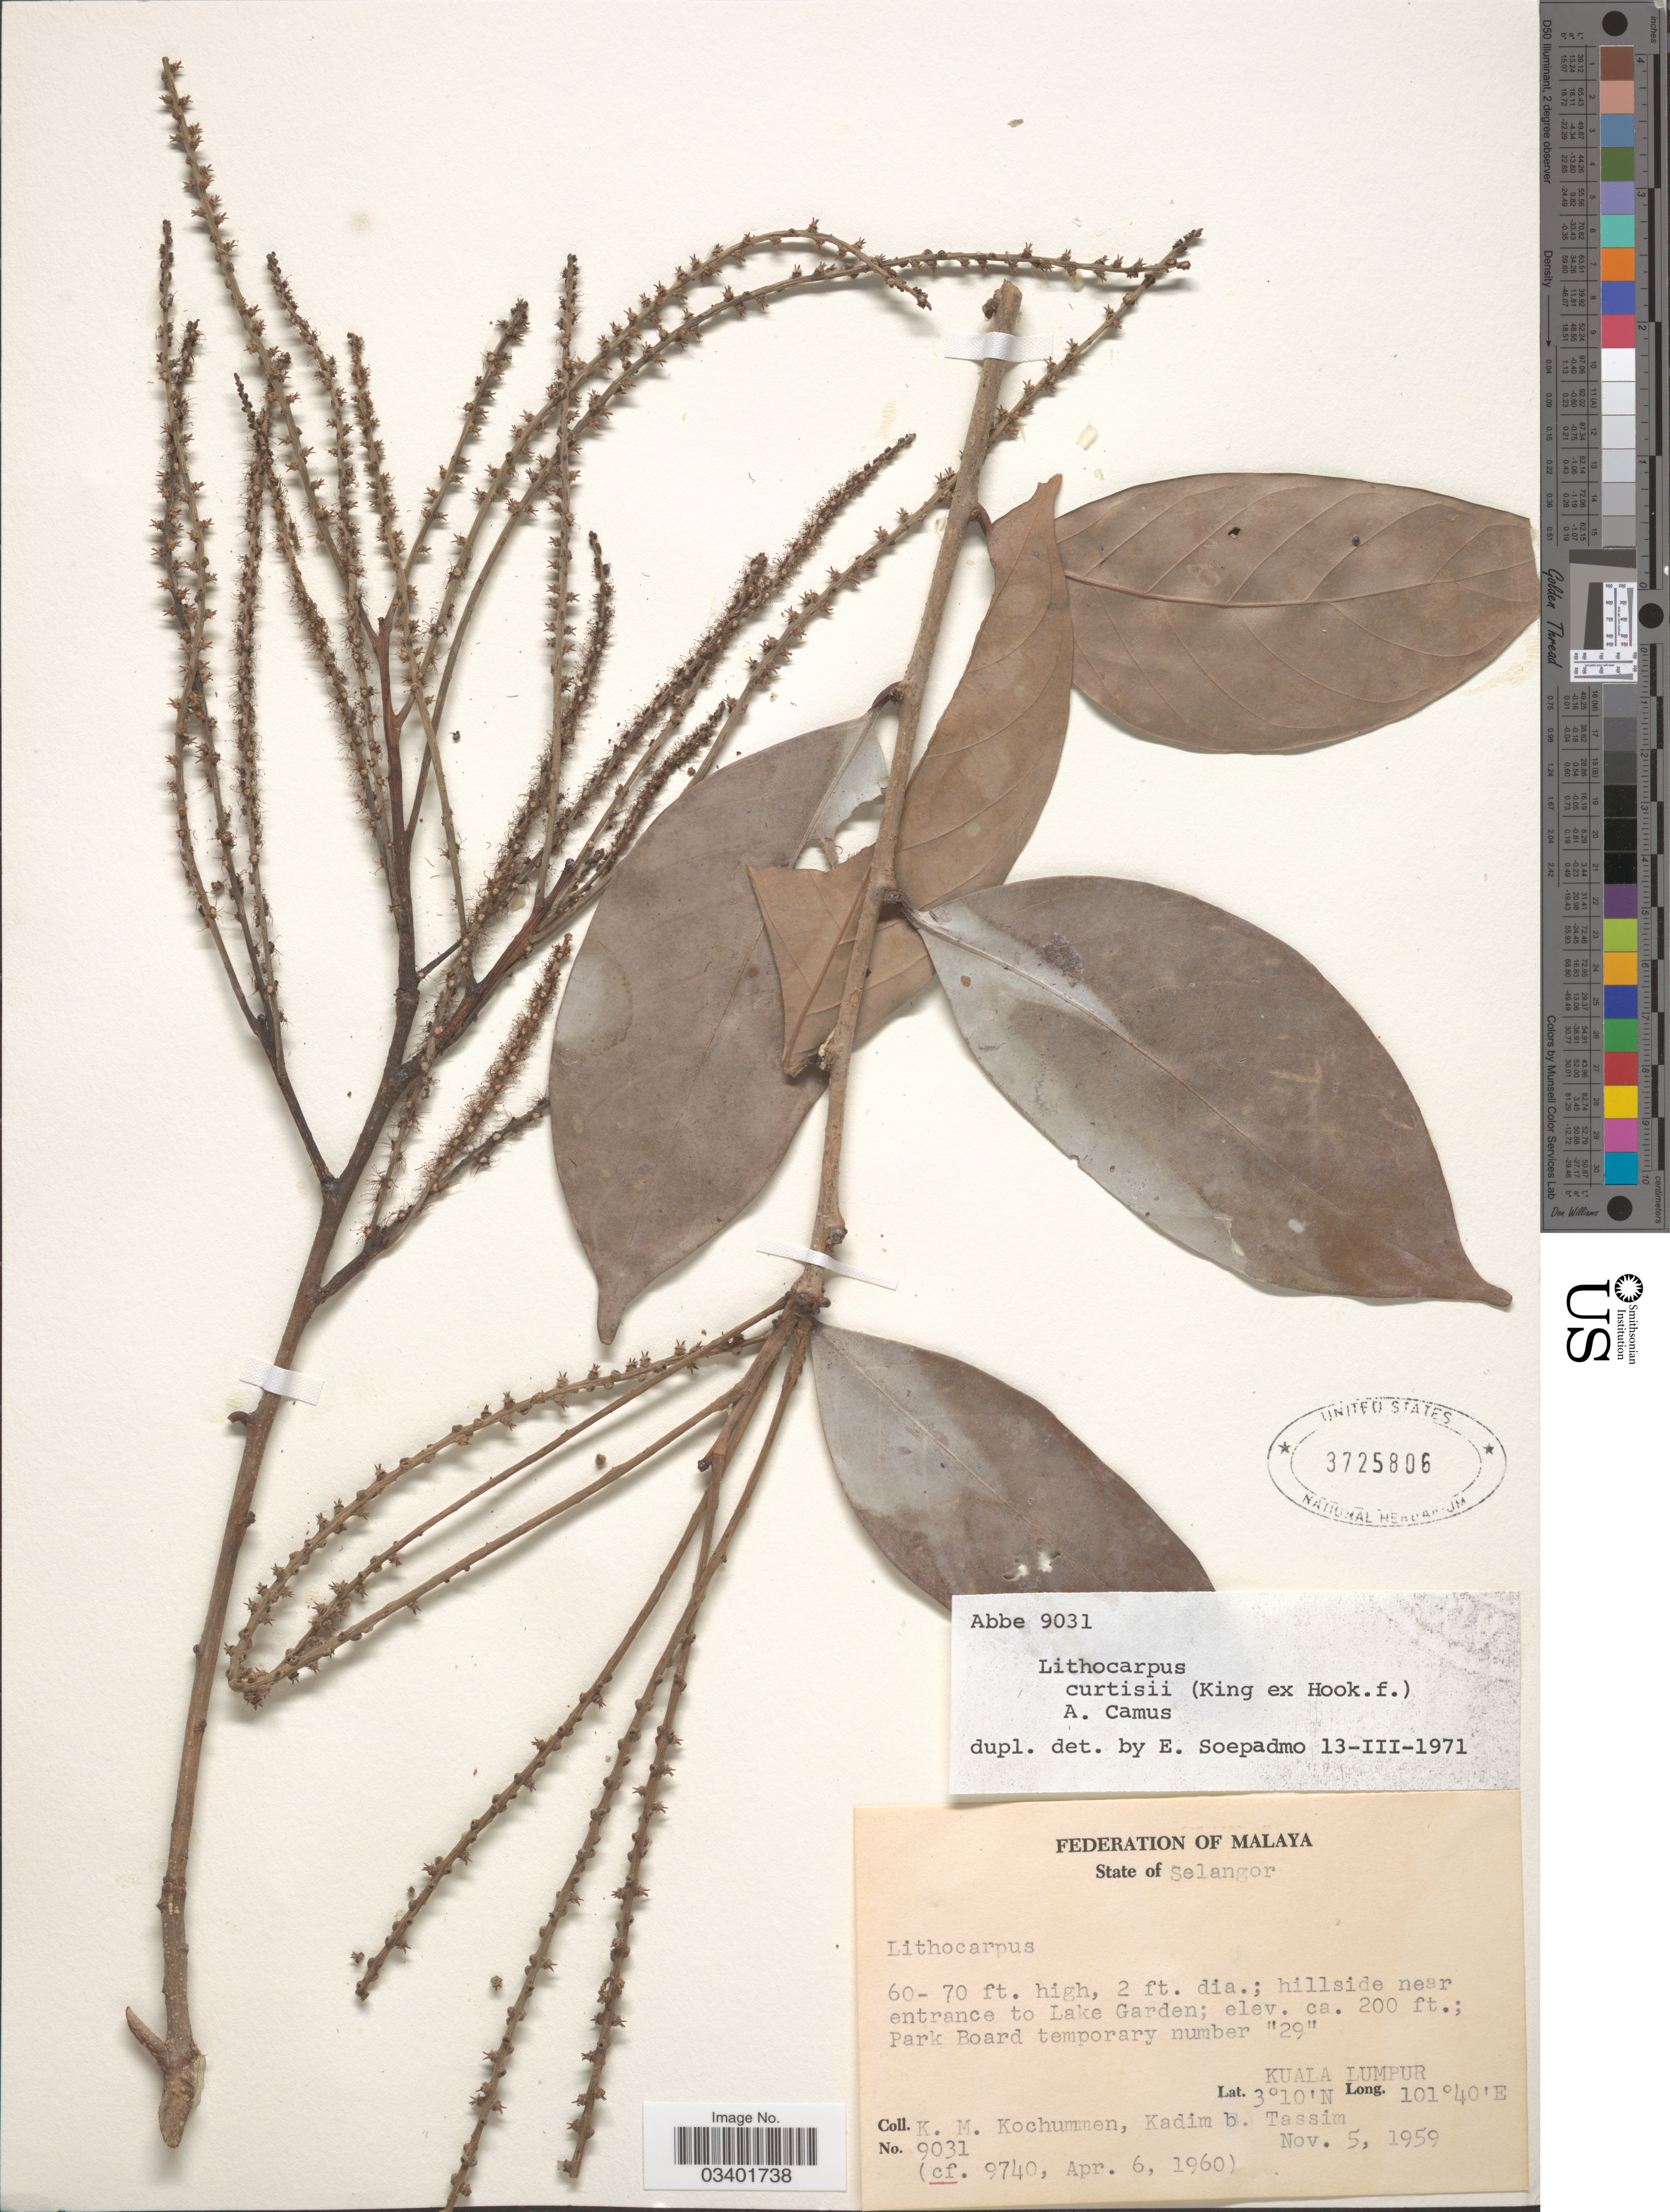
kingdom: Plantae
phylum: Tracheophyta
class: Magnoliopsida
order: Fagales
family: Fagaceae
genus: Lithocarpus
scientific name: Lithocarpus curtisii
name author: (R.M. King ex Hook. f.) A. Camus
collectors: K. Kochummen & K. Tassim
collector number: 9031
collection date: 1959-11-05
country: Malaysia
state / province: Selangor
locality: Federation of Malaya. Hillside near entrance to Lake Garden. Park Board temporary number "29". Kuala Lumpur.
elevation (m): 61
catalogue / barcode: US 3725806